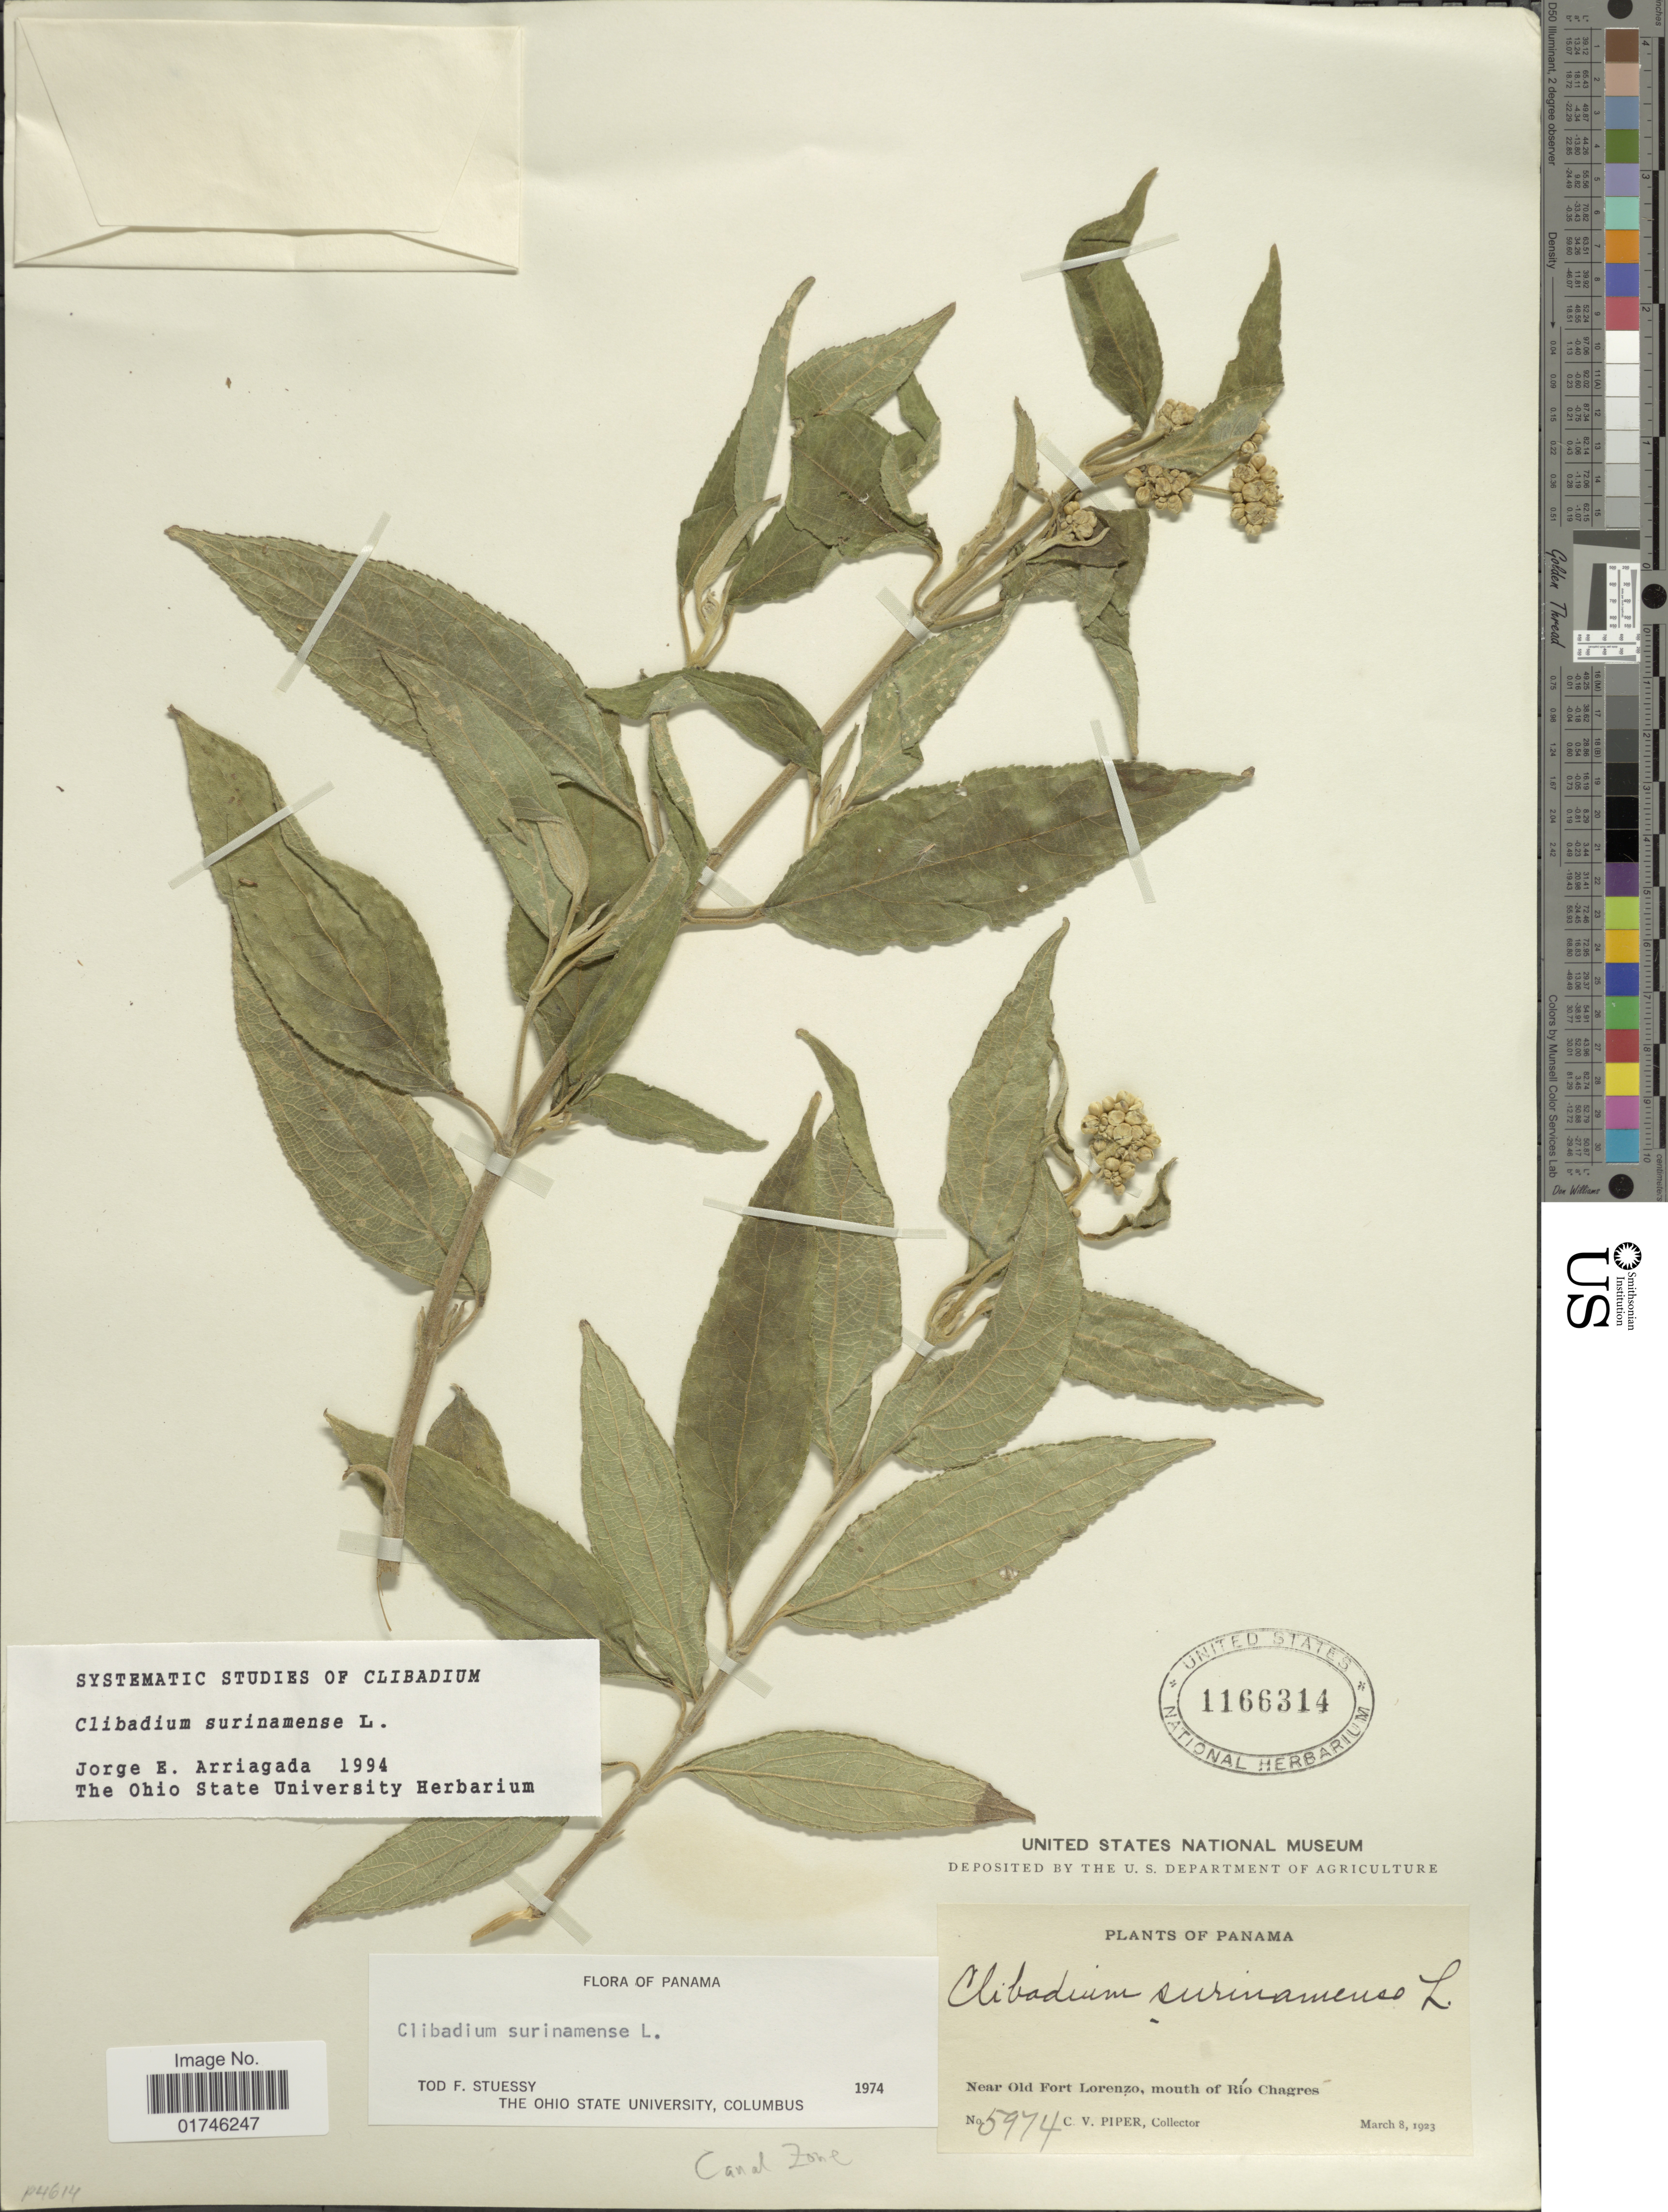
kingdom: Plantae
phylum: Tracheophyta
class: Magnoliopsida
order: Asterales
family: Asteraceae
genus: Clibadium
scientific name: Clibadium surinamense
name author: L.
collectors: C. V. Piper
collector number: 5974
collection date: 1923-03-08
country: Panama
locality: Near old Old Foret Lorenzo, mouth of Rio Chagres.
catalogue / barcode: US 1166314